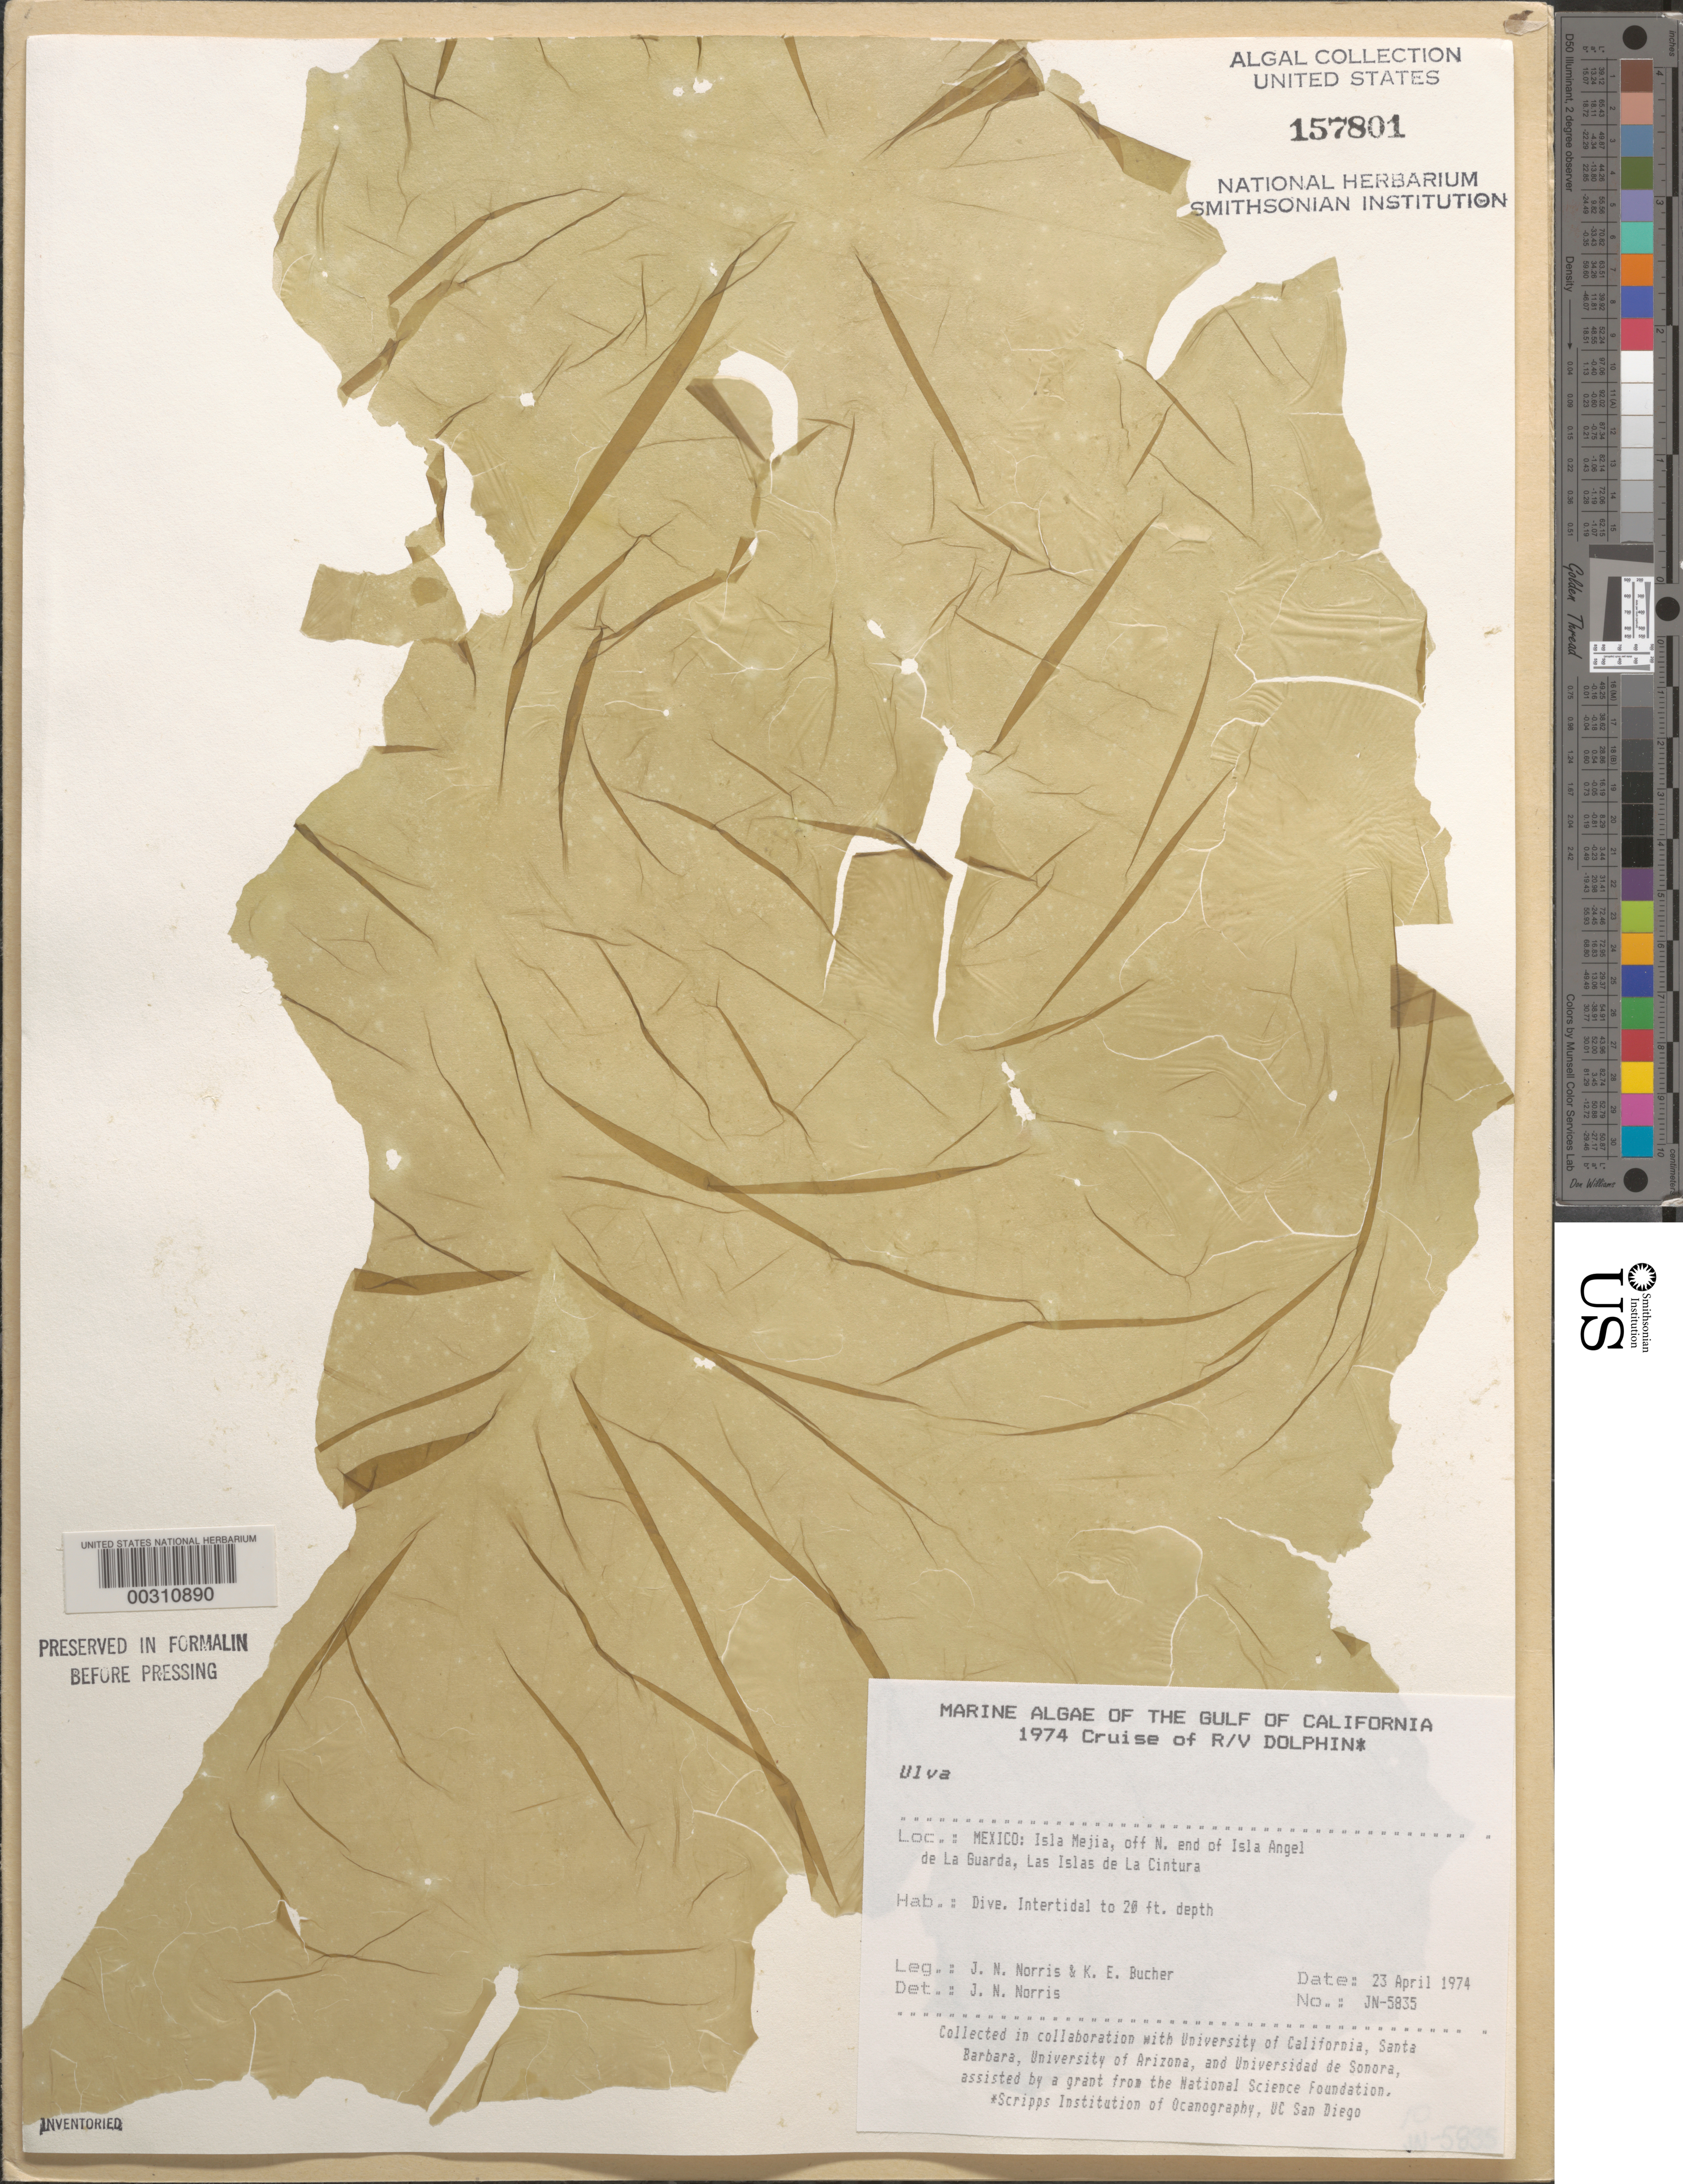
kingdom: Plantae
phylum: Chlorophyta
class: Ulvophyceae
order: Ulvales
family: Ulvaceae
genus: Ulva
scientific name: Ulva sp.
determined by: Norris, James N.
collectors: J. N. Norris & K. E. Bucher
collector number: JN-5835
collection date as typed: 23 Apr 1974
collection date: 1974-04-23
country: Mexico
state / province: Baja California Norte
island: Isla Mejia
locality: Off Isla Angel de la Guarda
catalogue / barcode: US 157801